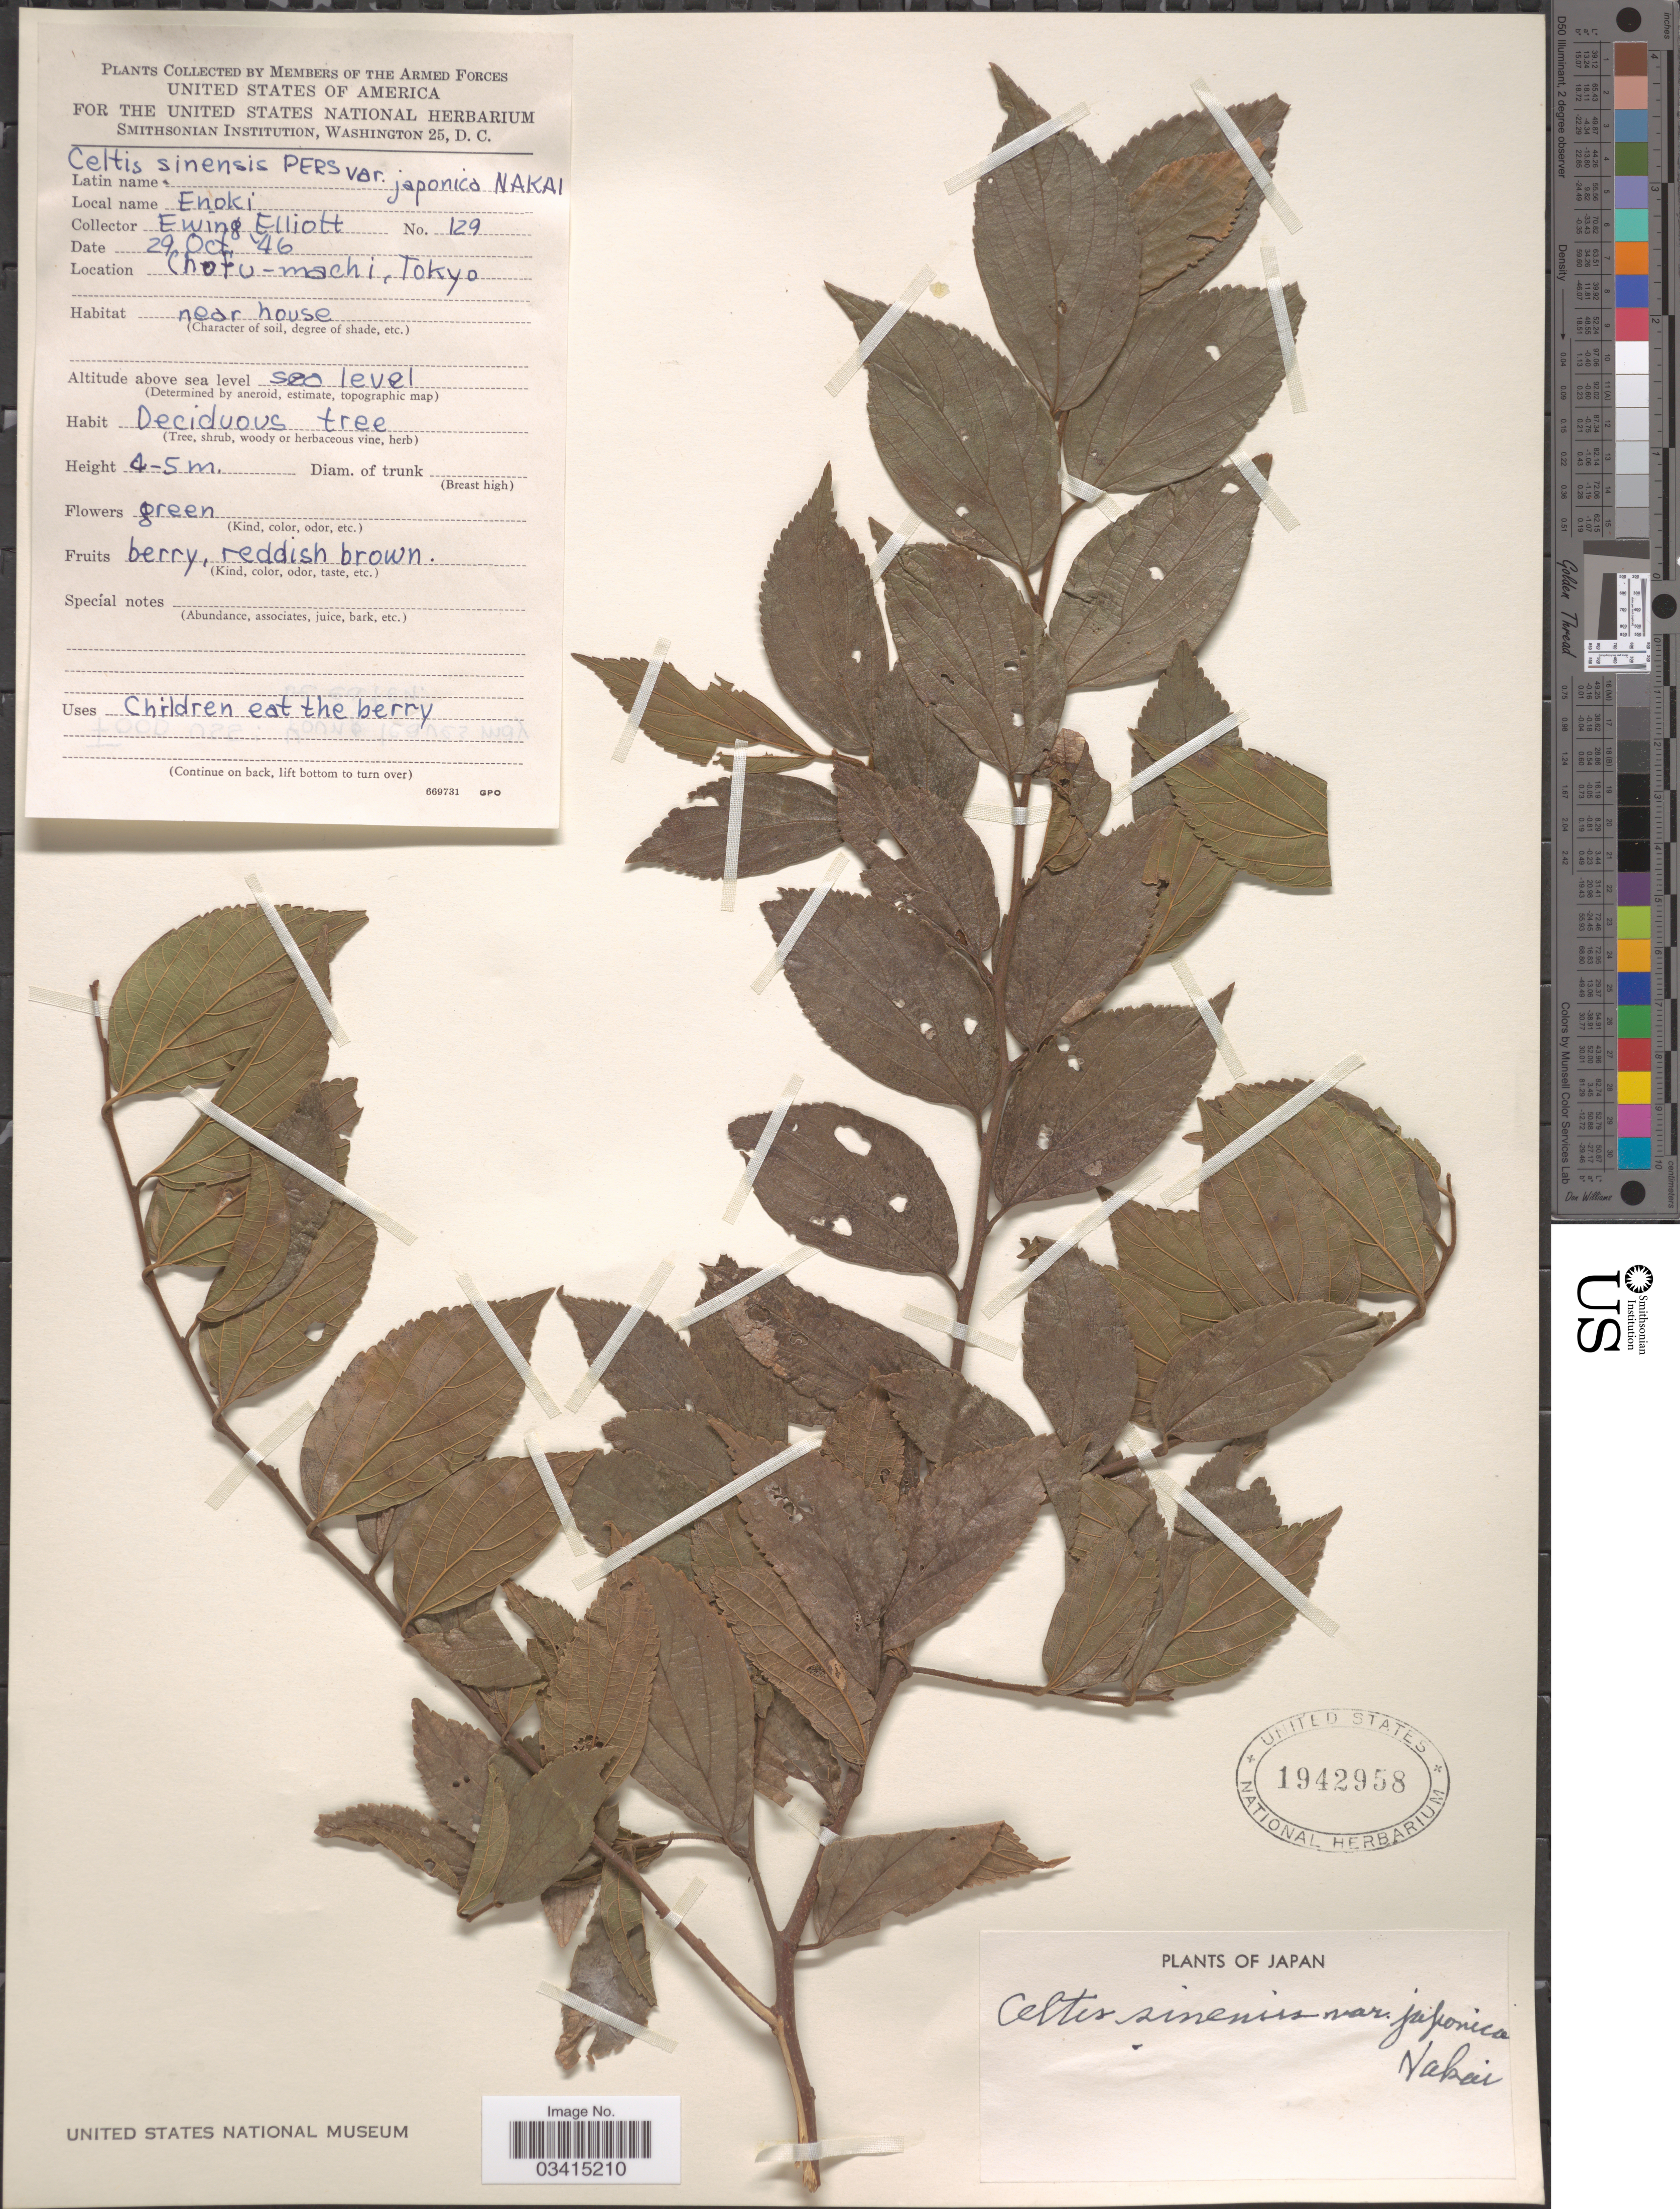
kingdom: Plantae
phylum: Tracheophyta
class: Magnoliopsida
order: Rosales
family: Cannabaceae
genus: Celtis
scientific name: Celtis sinensis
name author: Pers.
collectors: E. Elliott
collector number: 129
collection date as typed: Transcribed d/m/y: 29/10/46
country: Japan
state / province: Tokyo, Federal City of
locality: Chotu-machi.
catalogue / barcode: US 1942958